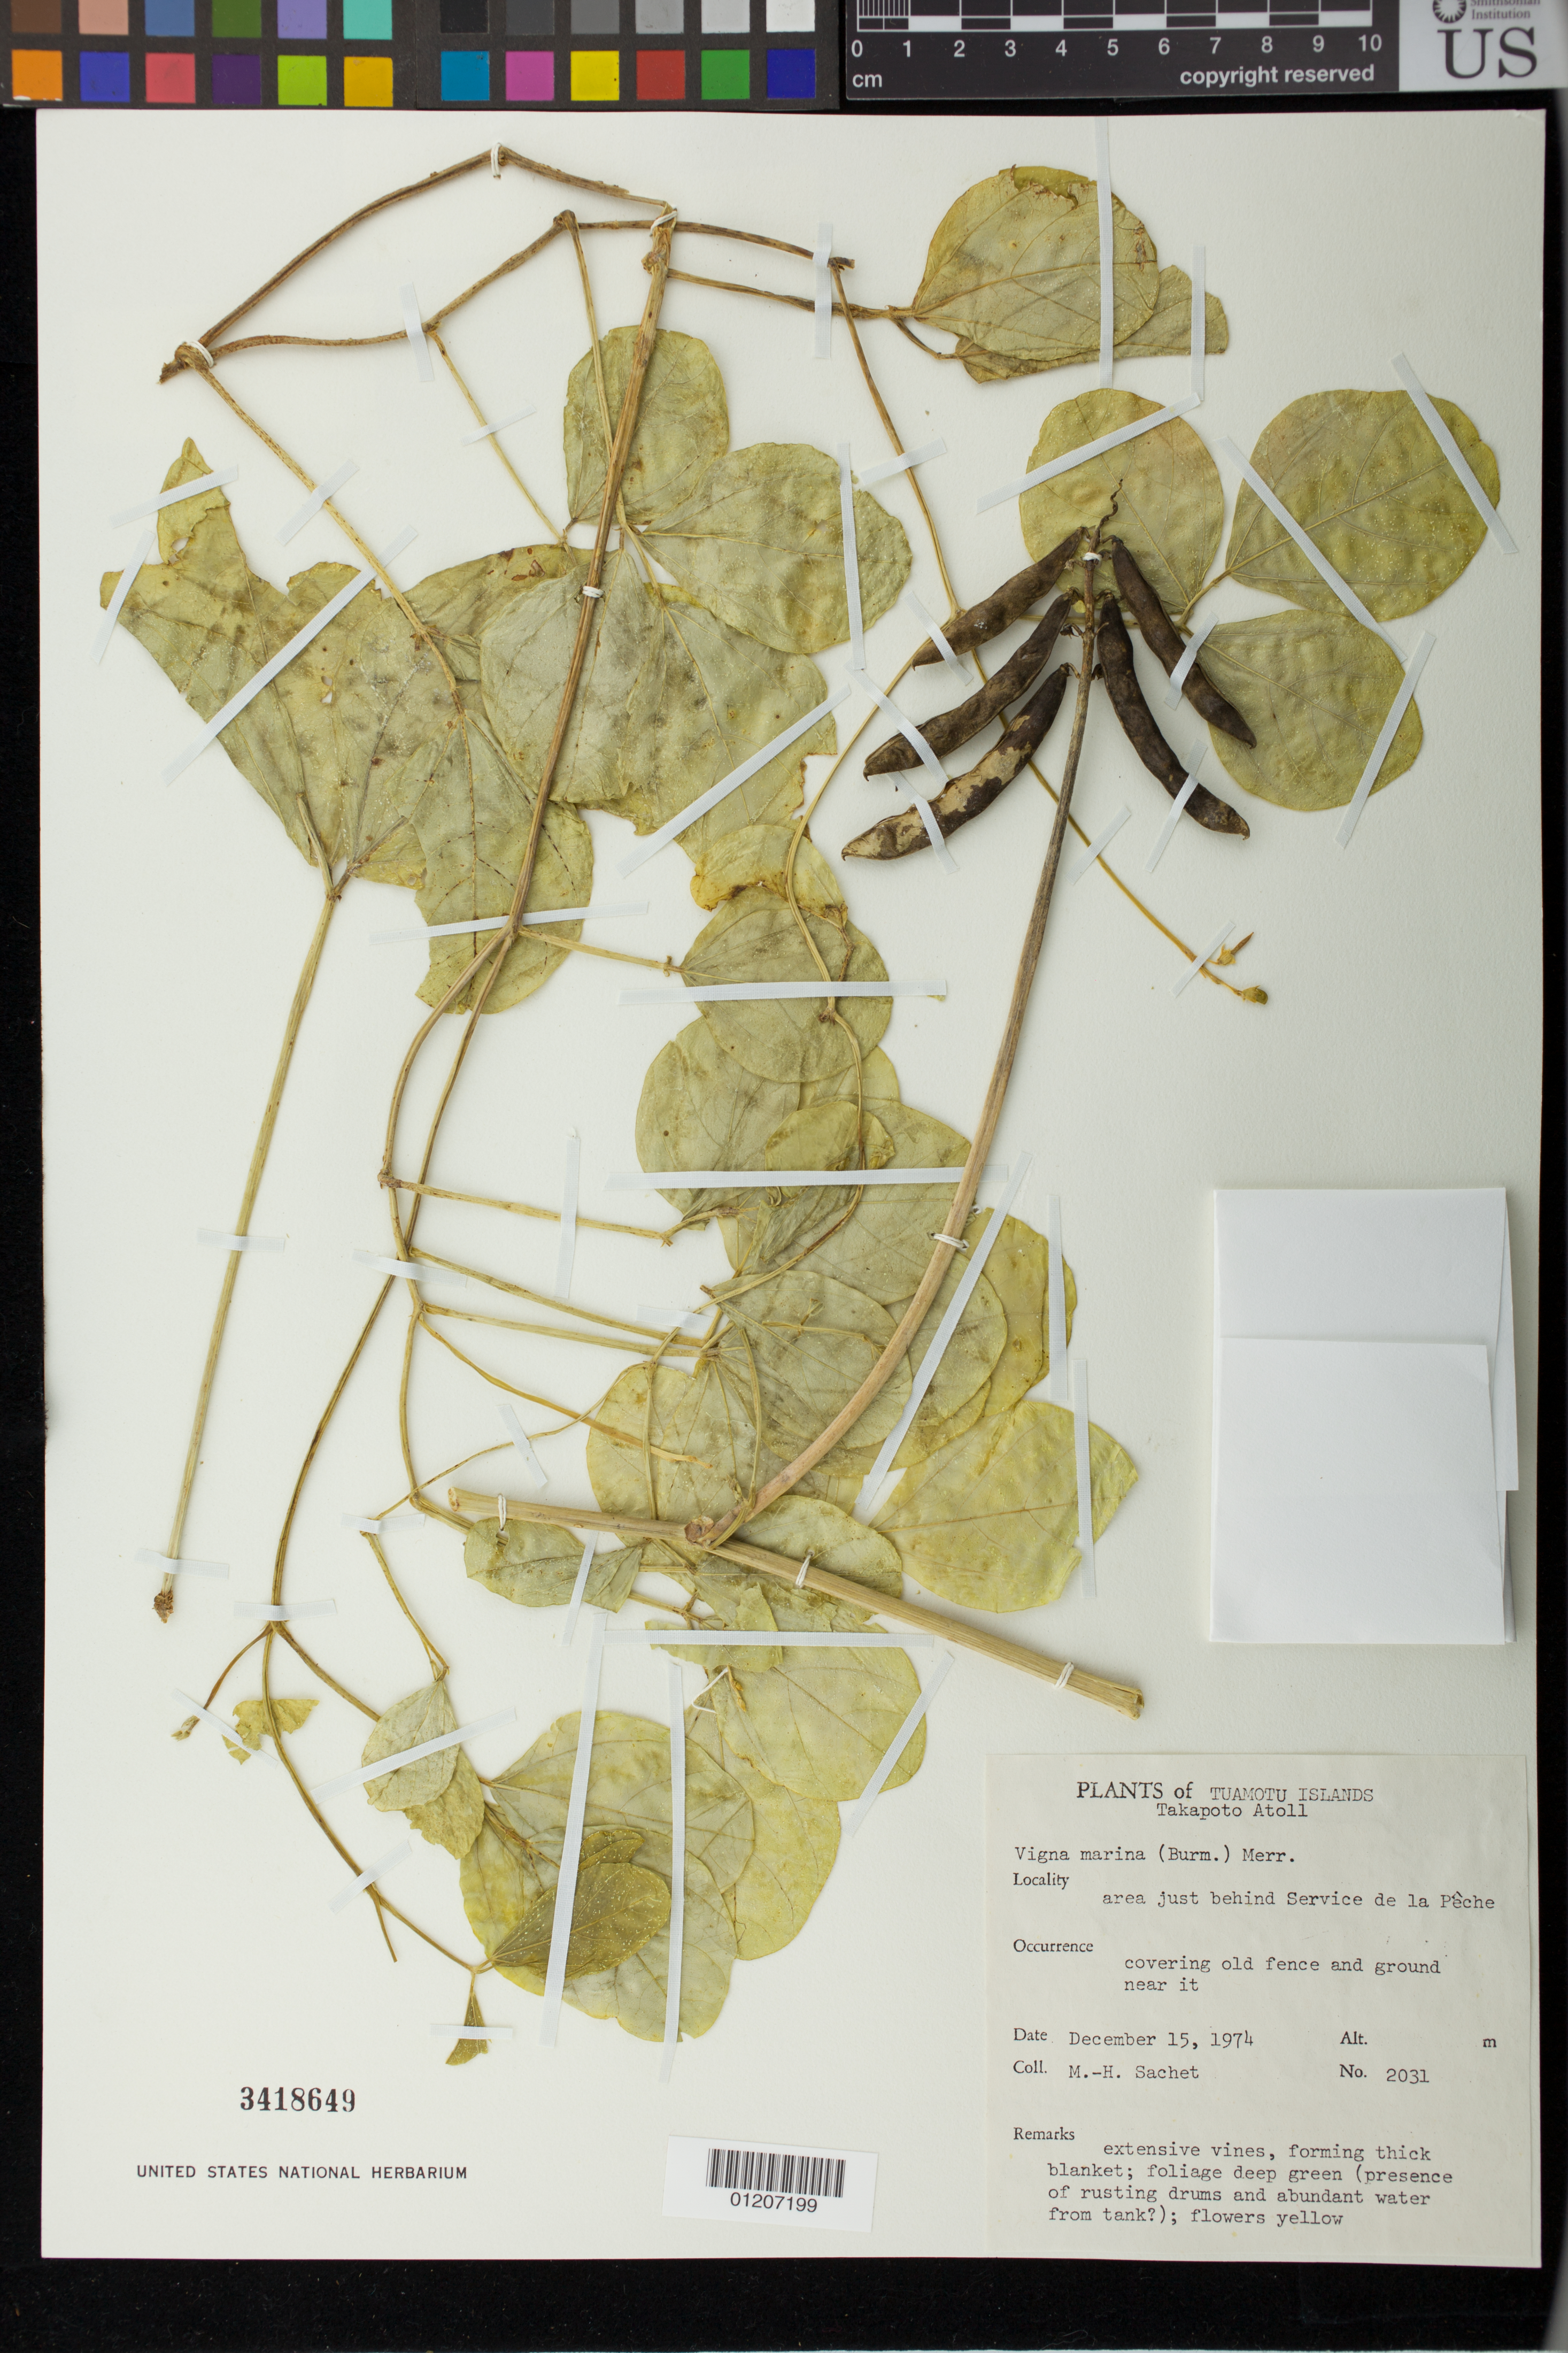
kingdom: Plantae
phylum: Tracheophyta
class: Magnoliopsida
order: Fabales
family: Fabaceae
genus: Vigna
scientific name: Vigna marina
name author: (Burm.) Merr.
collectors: M.-H. Sachet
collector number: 2031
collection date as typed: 15 Dec 1974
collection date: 1974-12-15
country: French Polynesia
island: Takapoto Atoll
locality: Behind de la peche [Tuamotu Archipelago]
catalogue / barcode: US 3418649